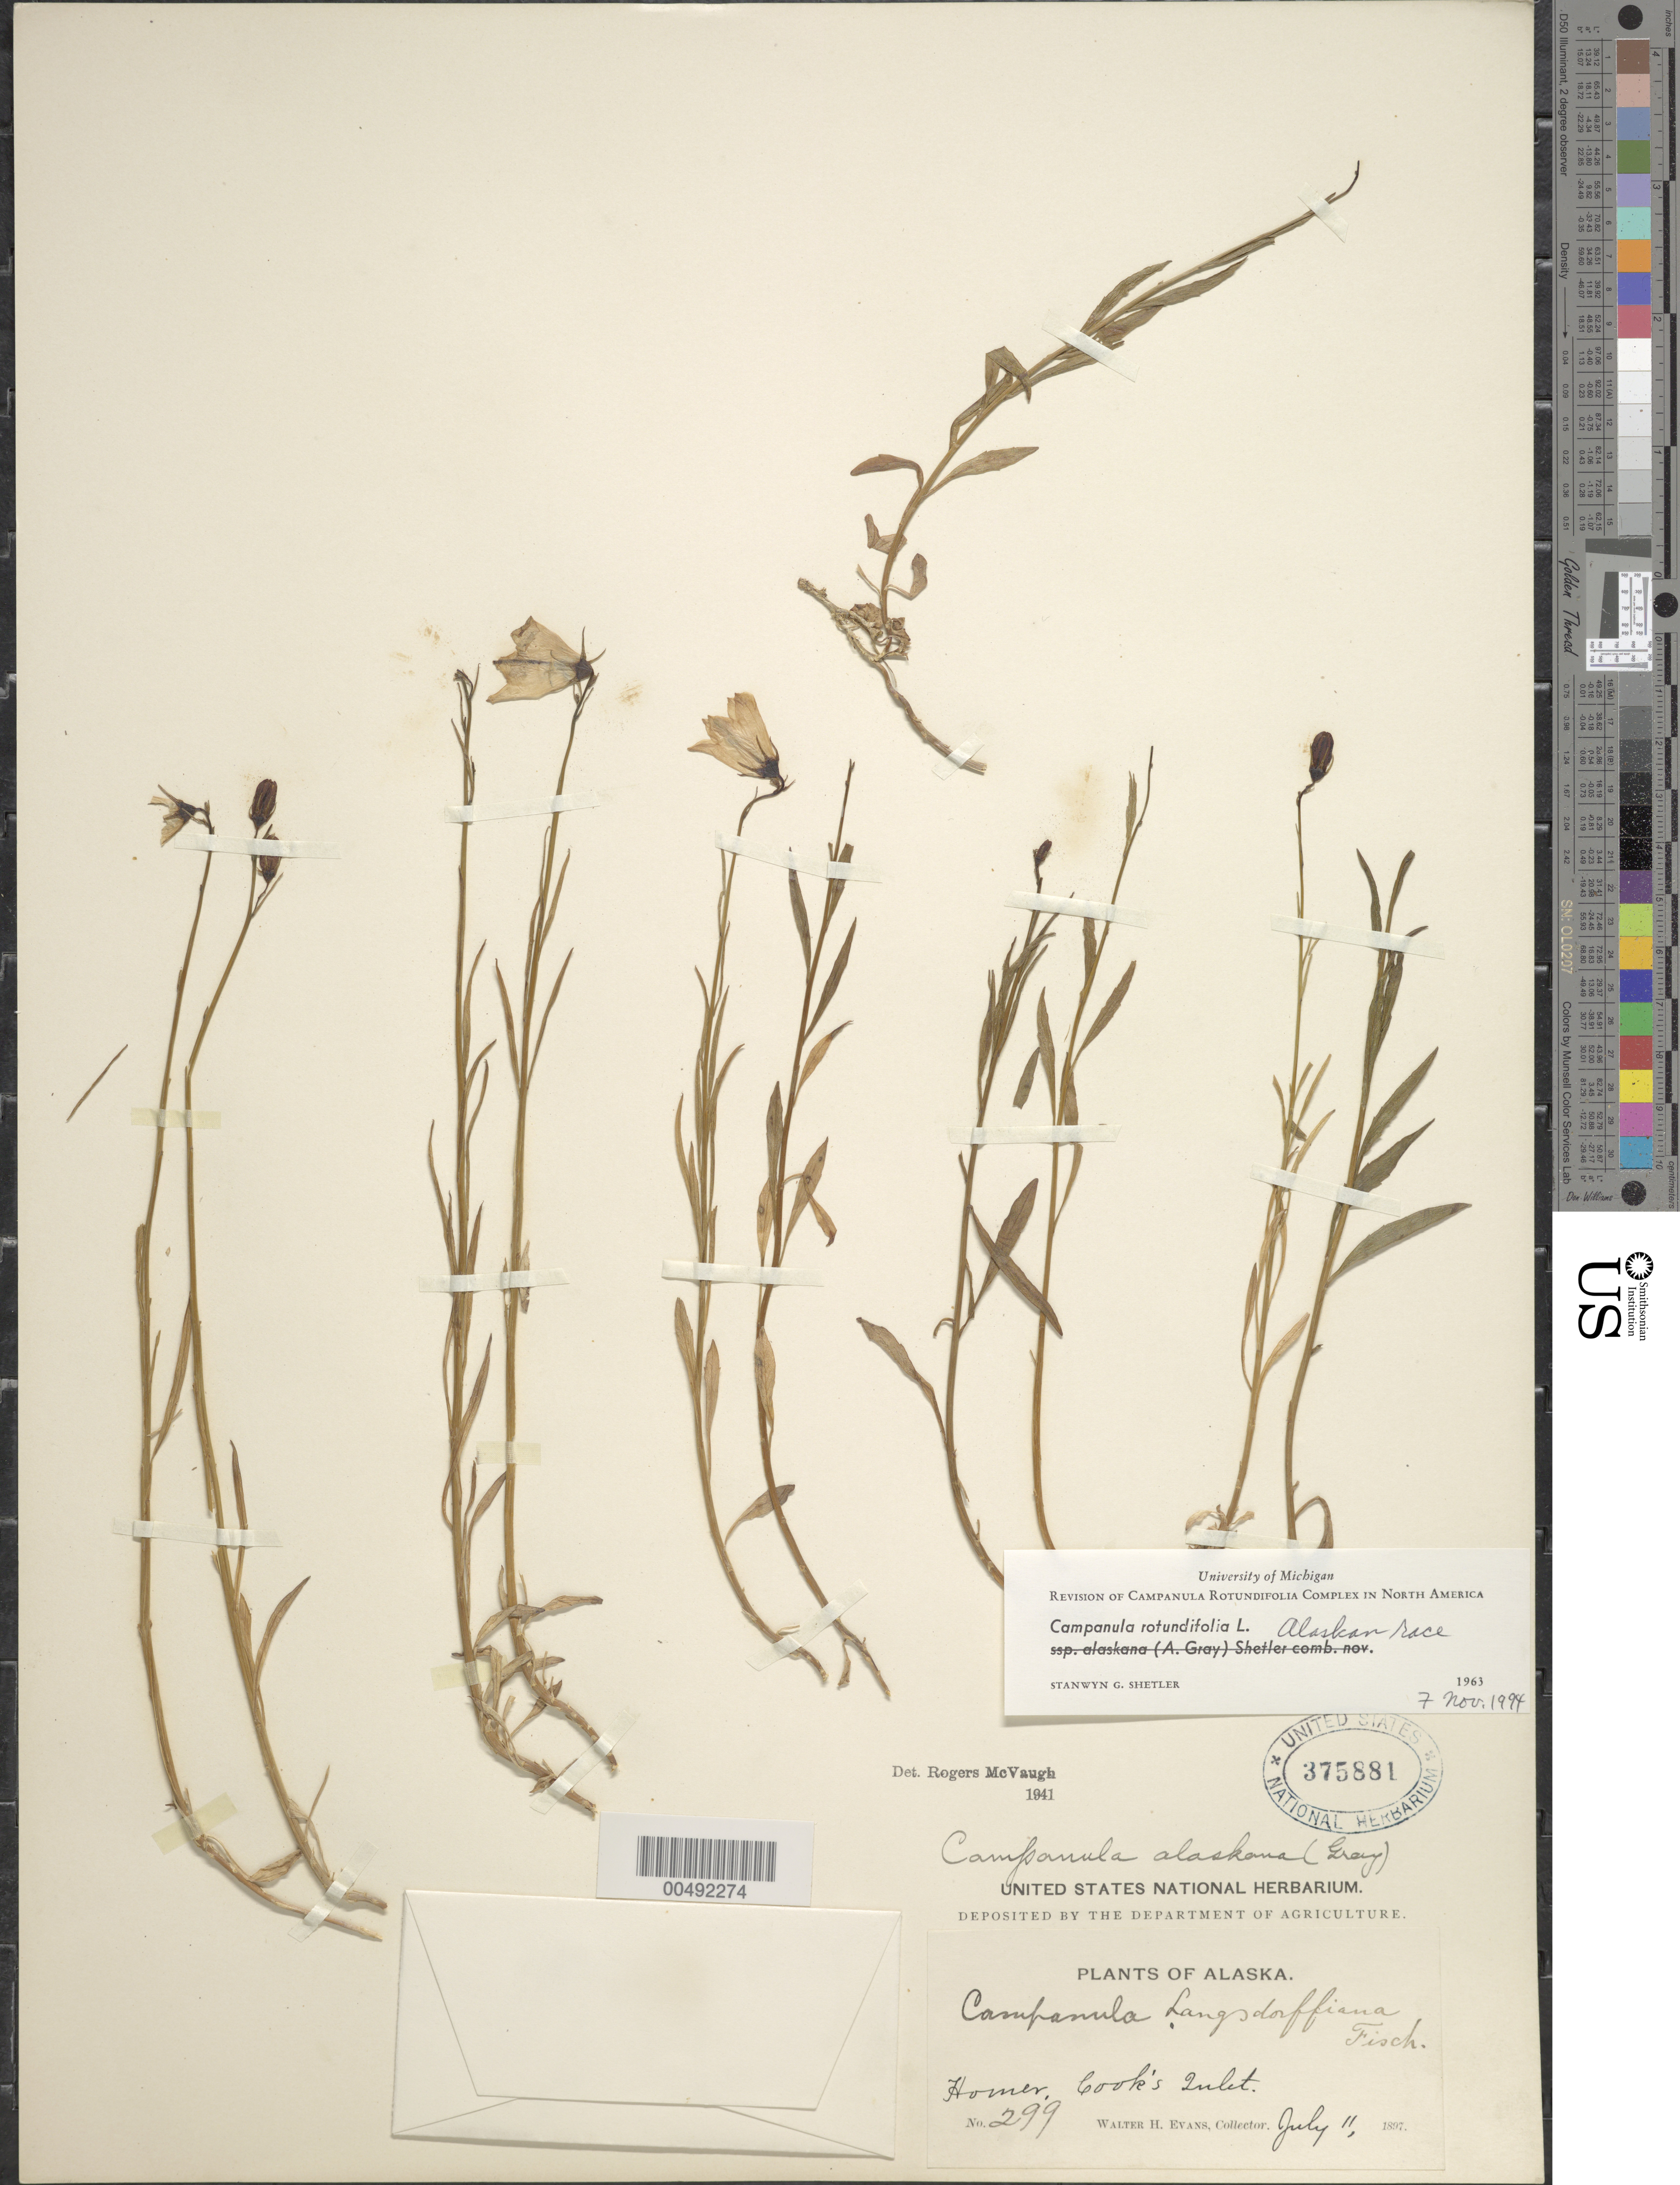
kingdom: Plantae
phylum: Tracheophyta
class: Magnoliopsida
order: Asterales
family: Campanulaceae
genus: Campanula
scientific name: Campanula rotundifolia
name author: L.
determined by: Shetler, Stanwyn G., (US), NMNH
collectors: W. H. Evans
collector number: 299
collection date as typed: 11 Jul 1897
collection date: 1897-07-11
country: United States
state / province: Alaska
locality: Homer, Cook's Inlet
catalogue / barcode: US 375881